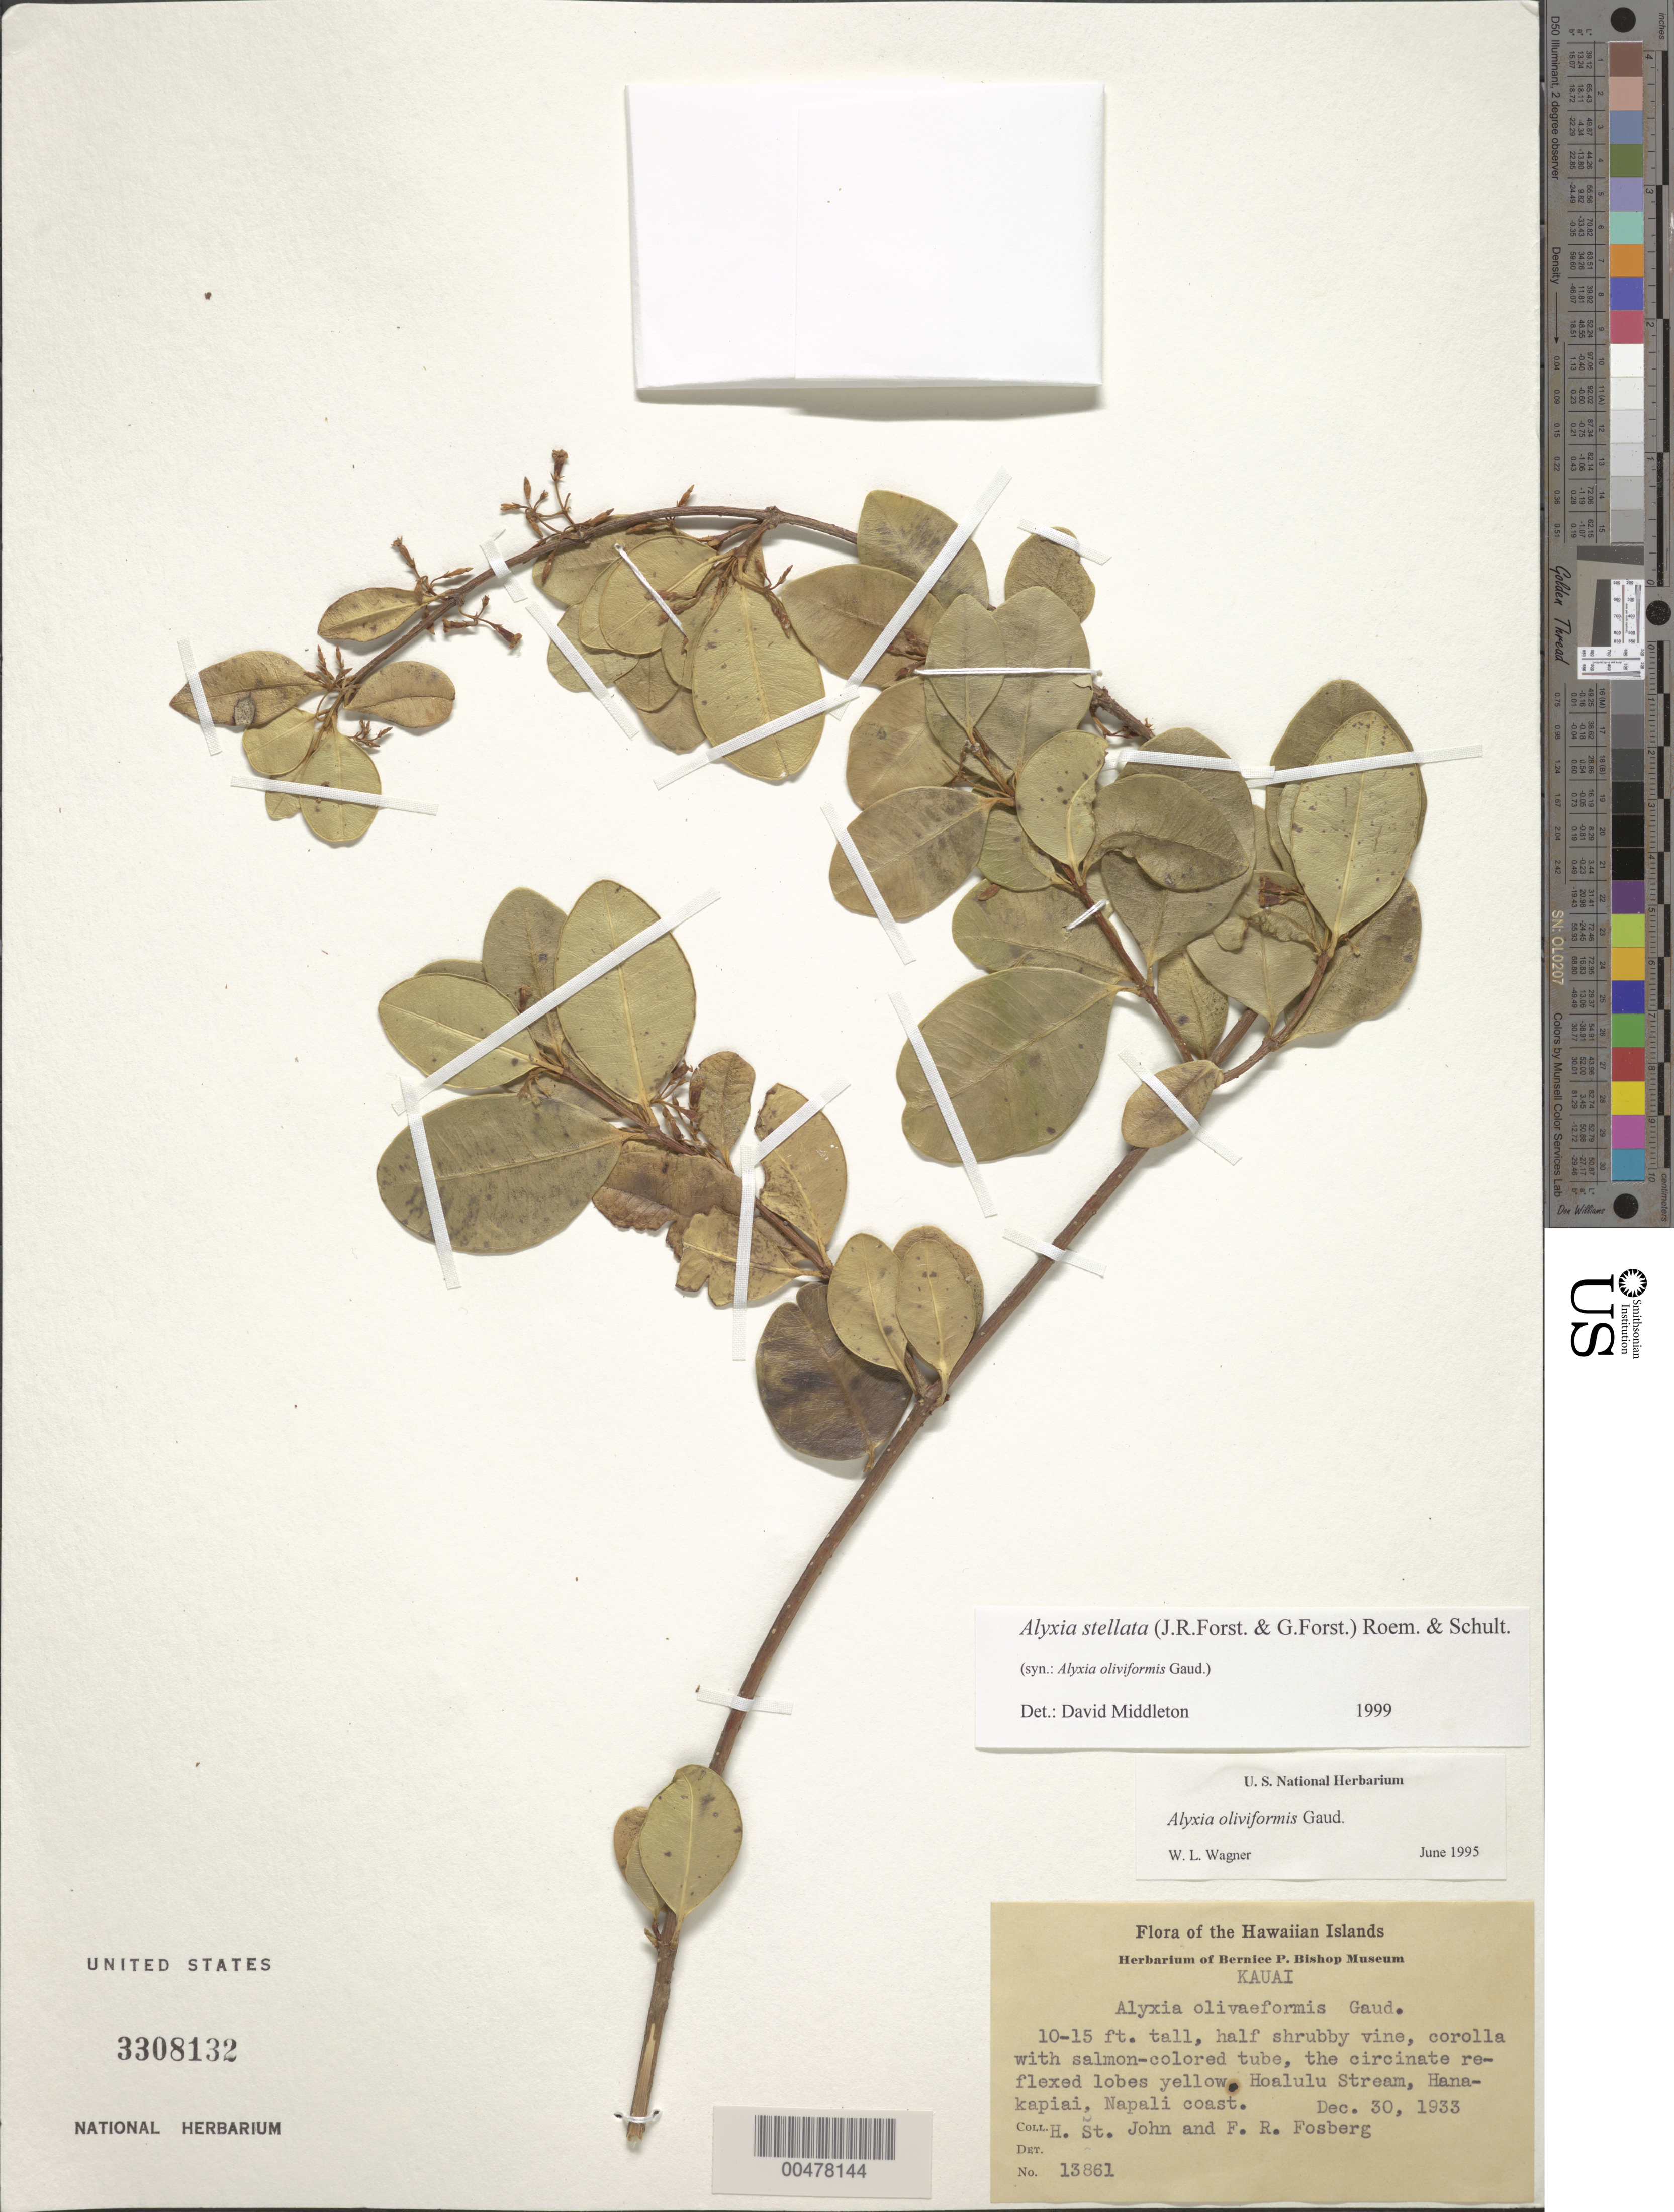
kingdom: Plantae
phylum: Tracheophyta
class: Magnoliopsida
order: Gentianales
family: Apocynaceae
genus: Alyxia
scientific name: Alyxia stellata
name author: (J.R. Forst. & G. Forst.) Roem. & Schult.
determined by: Middleton, D. J.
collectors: H. St. John & F. R. Fosberg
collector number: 13861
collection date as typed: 30 Dec 1933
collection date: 1933-12-30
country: United States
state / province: Hawaii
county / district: Kauai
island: Kaua'i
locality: Hoalulu Stream, Hanakapiai, Napali coast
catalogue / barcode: US 3308132